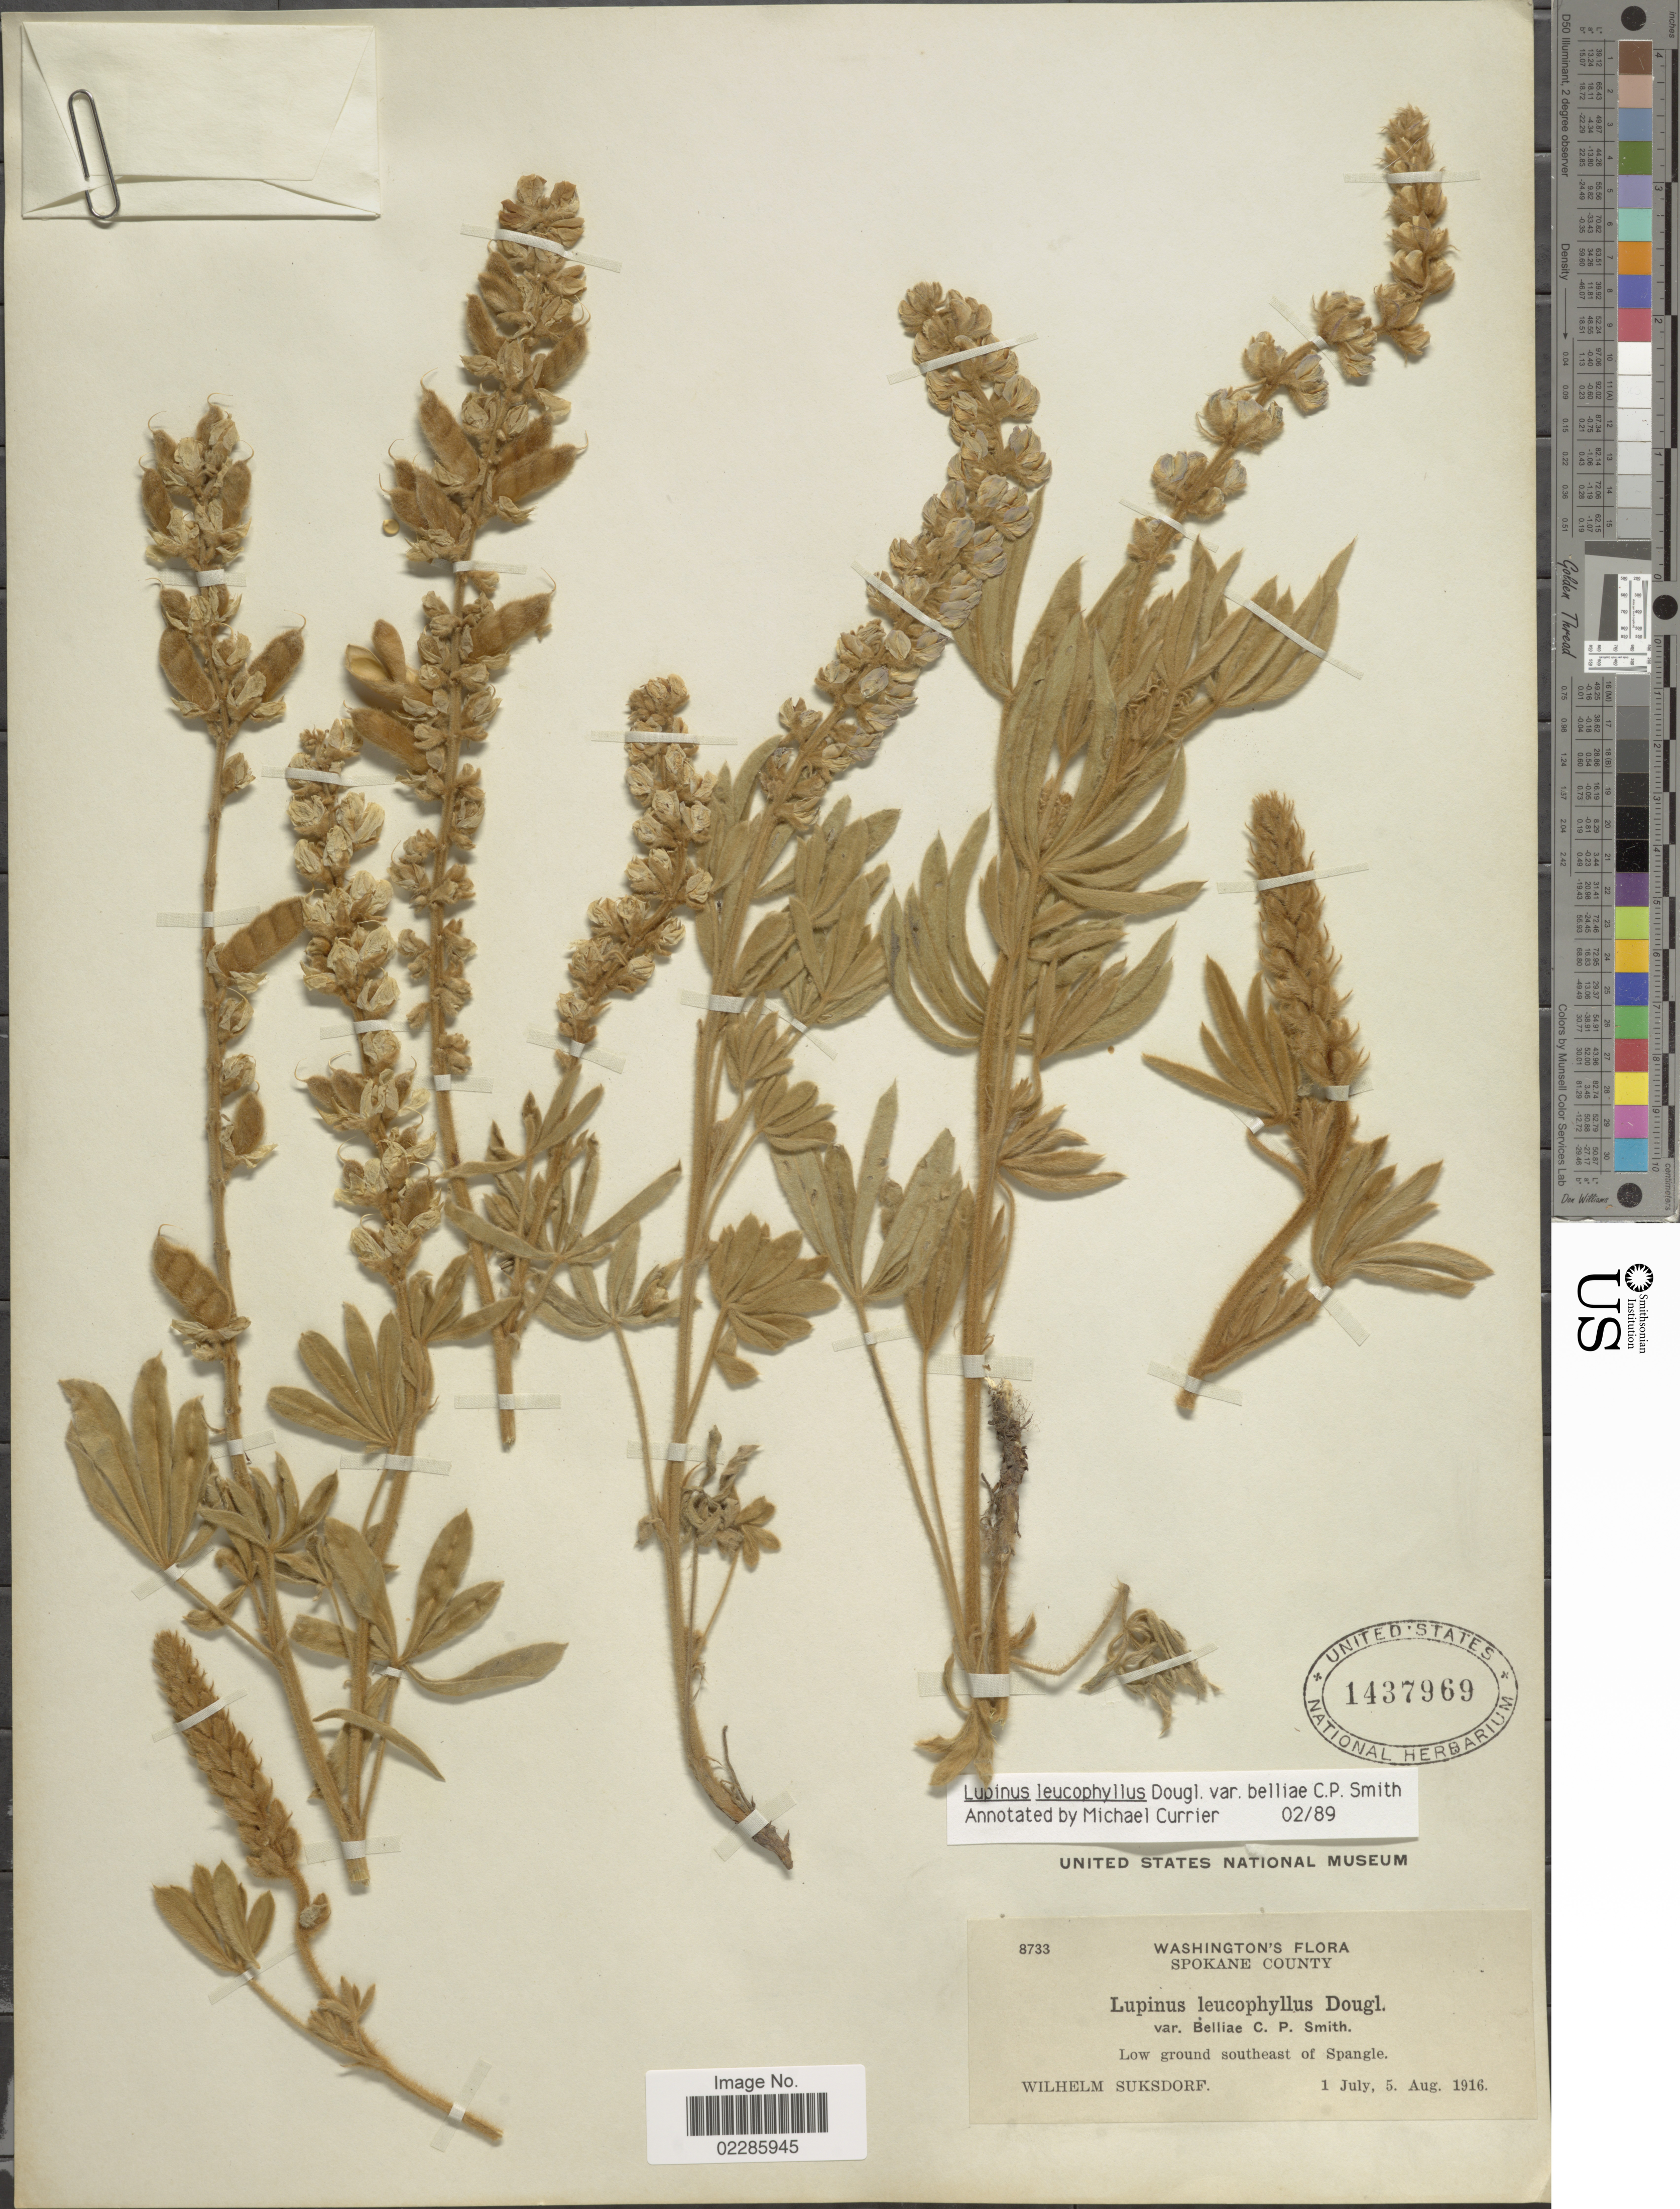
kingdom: Plantae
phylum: Tracheophyta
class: Magnoliopsida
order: Fabales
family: Fabaceae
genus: Lupinus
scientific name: Lupinus leucophyllus var. belliae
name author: C.P. Sm.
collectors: W. N. Suksdorf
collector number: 8733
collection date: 1916-07-01/1916-08-05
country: United States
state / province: Washington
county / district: Spokane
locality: Spokane County, Low ground southeast of Spangle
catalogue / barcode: US 1437969